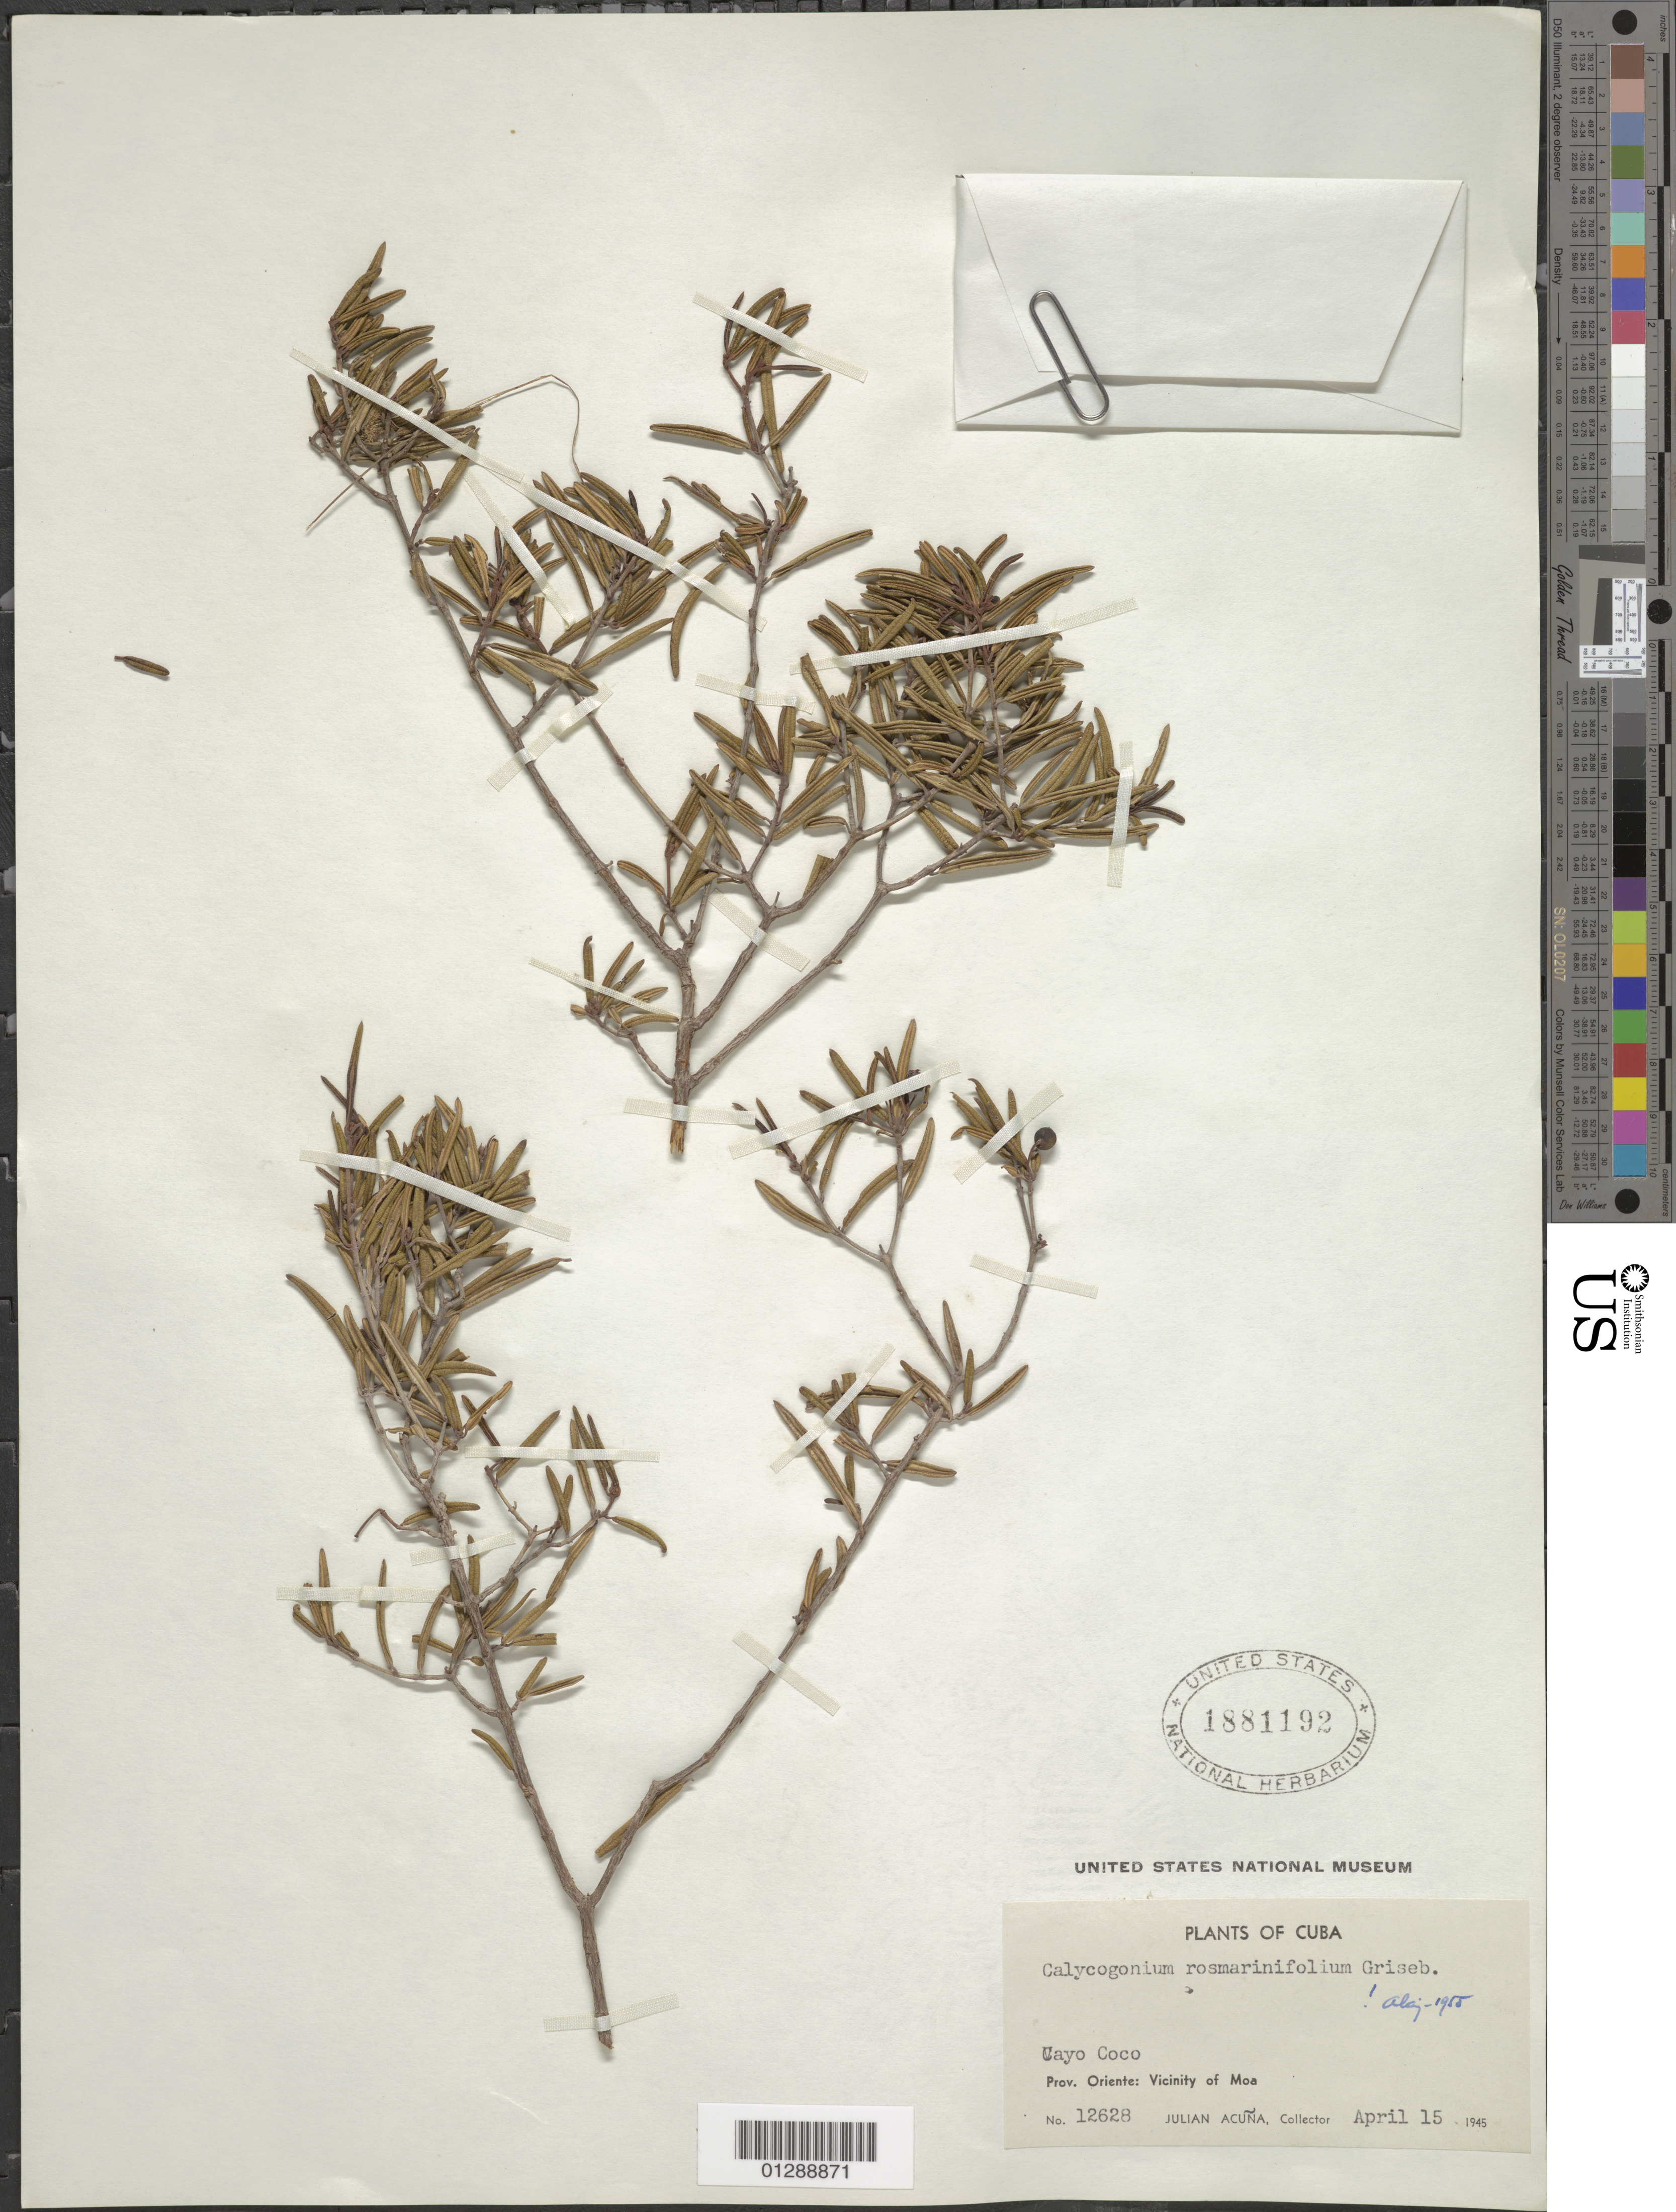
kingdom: Plantae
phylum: Tracheophyta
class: Magnoliopsida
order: Myrtales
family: Melastomataceae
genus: Calycogonium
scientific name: Calycogonium rosmariniifolium subsp. rosmariniifolium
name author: Griseb.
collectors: J. B. Acuña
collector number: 12628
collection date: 1945-04-15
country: Cuba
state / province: Holguín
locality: Oriente. Cayo Coco, vicinity of Moa.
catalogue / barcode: US 1881192